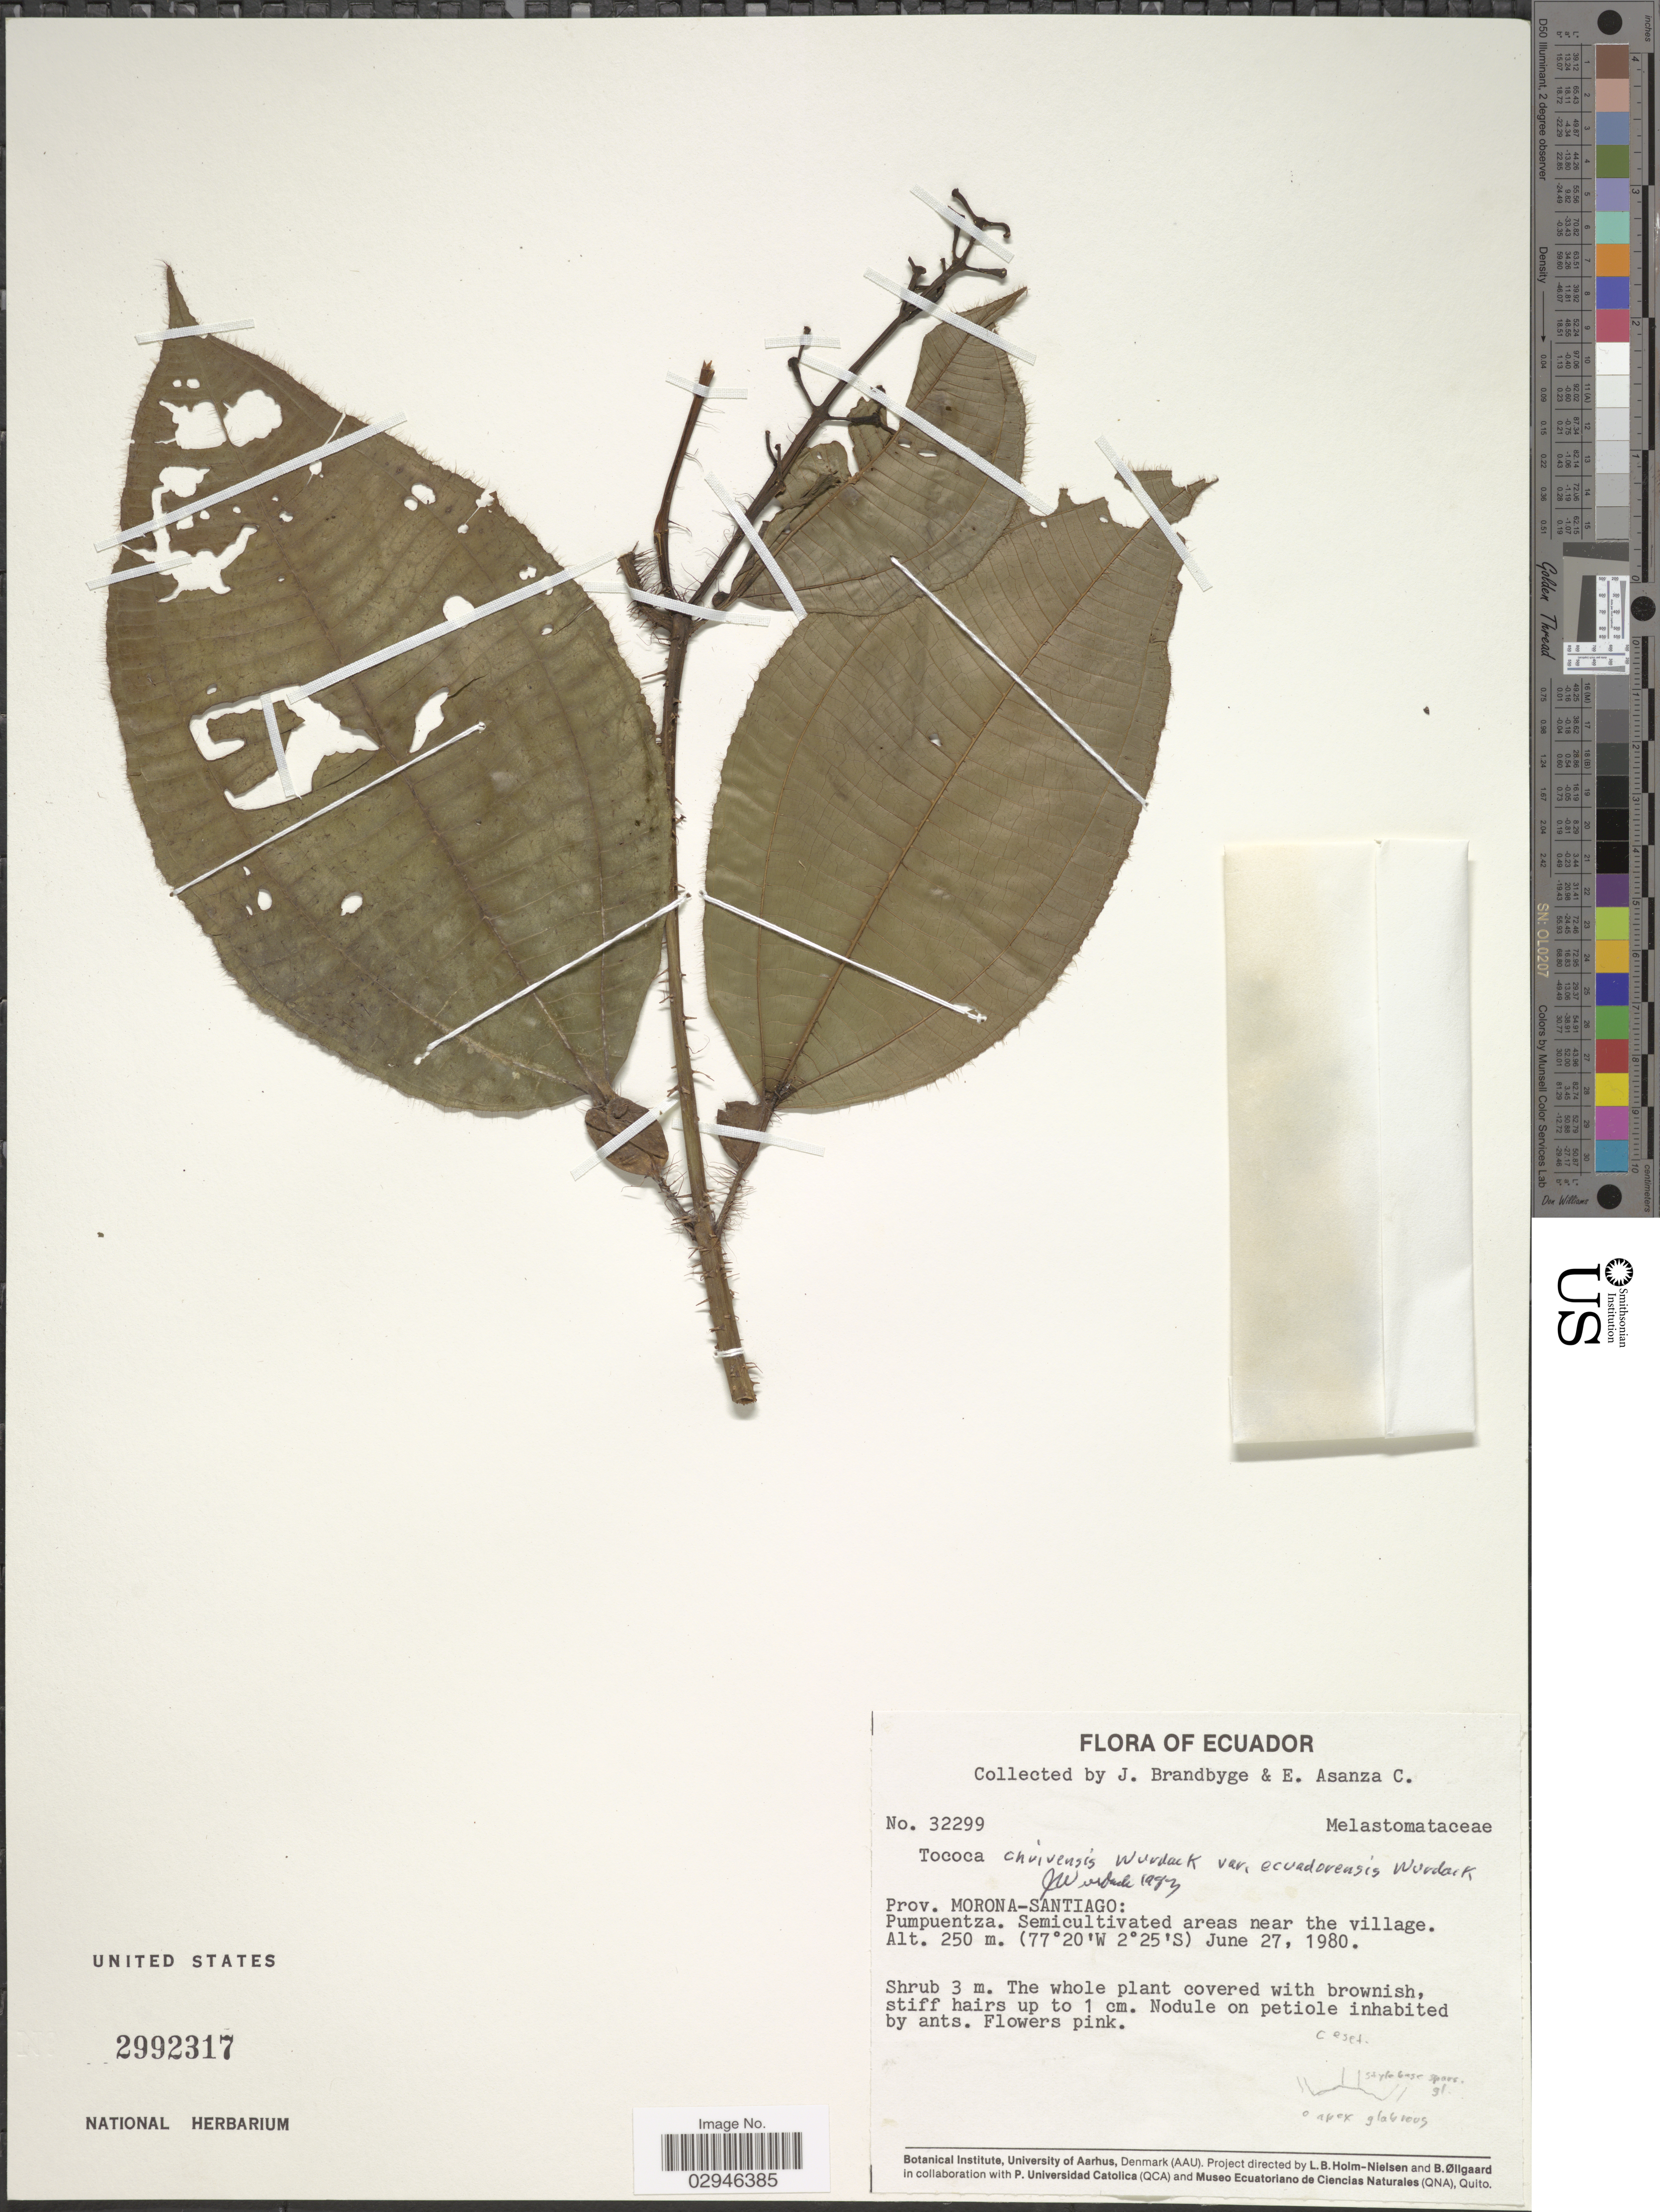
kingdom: Plantae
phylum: Tracheophyta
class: Magnoliopsida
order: Myrtales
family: Melastomataceae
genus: Tococa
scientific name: Tococa chuivensis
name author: Wurdack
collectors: J. Brandbyge & E. Asanza C.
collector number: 32299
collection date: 1980-06-27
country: Ecuador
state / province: Morona-Santiago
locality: Pumpuentza, Semicultivated areas near the village.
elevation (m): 250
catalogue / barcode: US 2992317